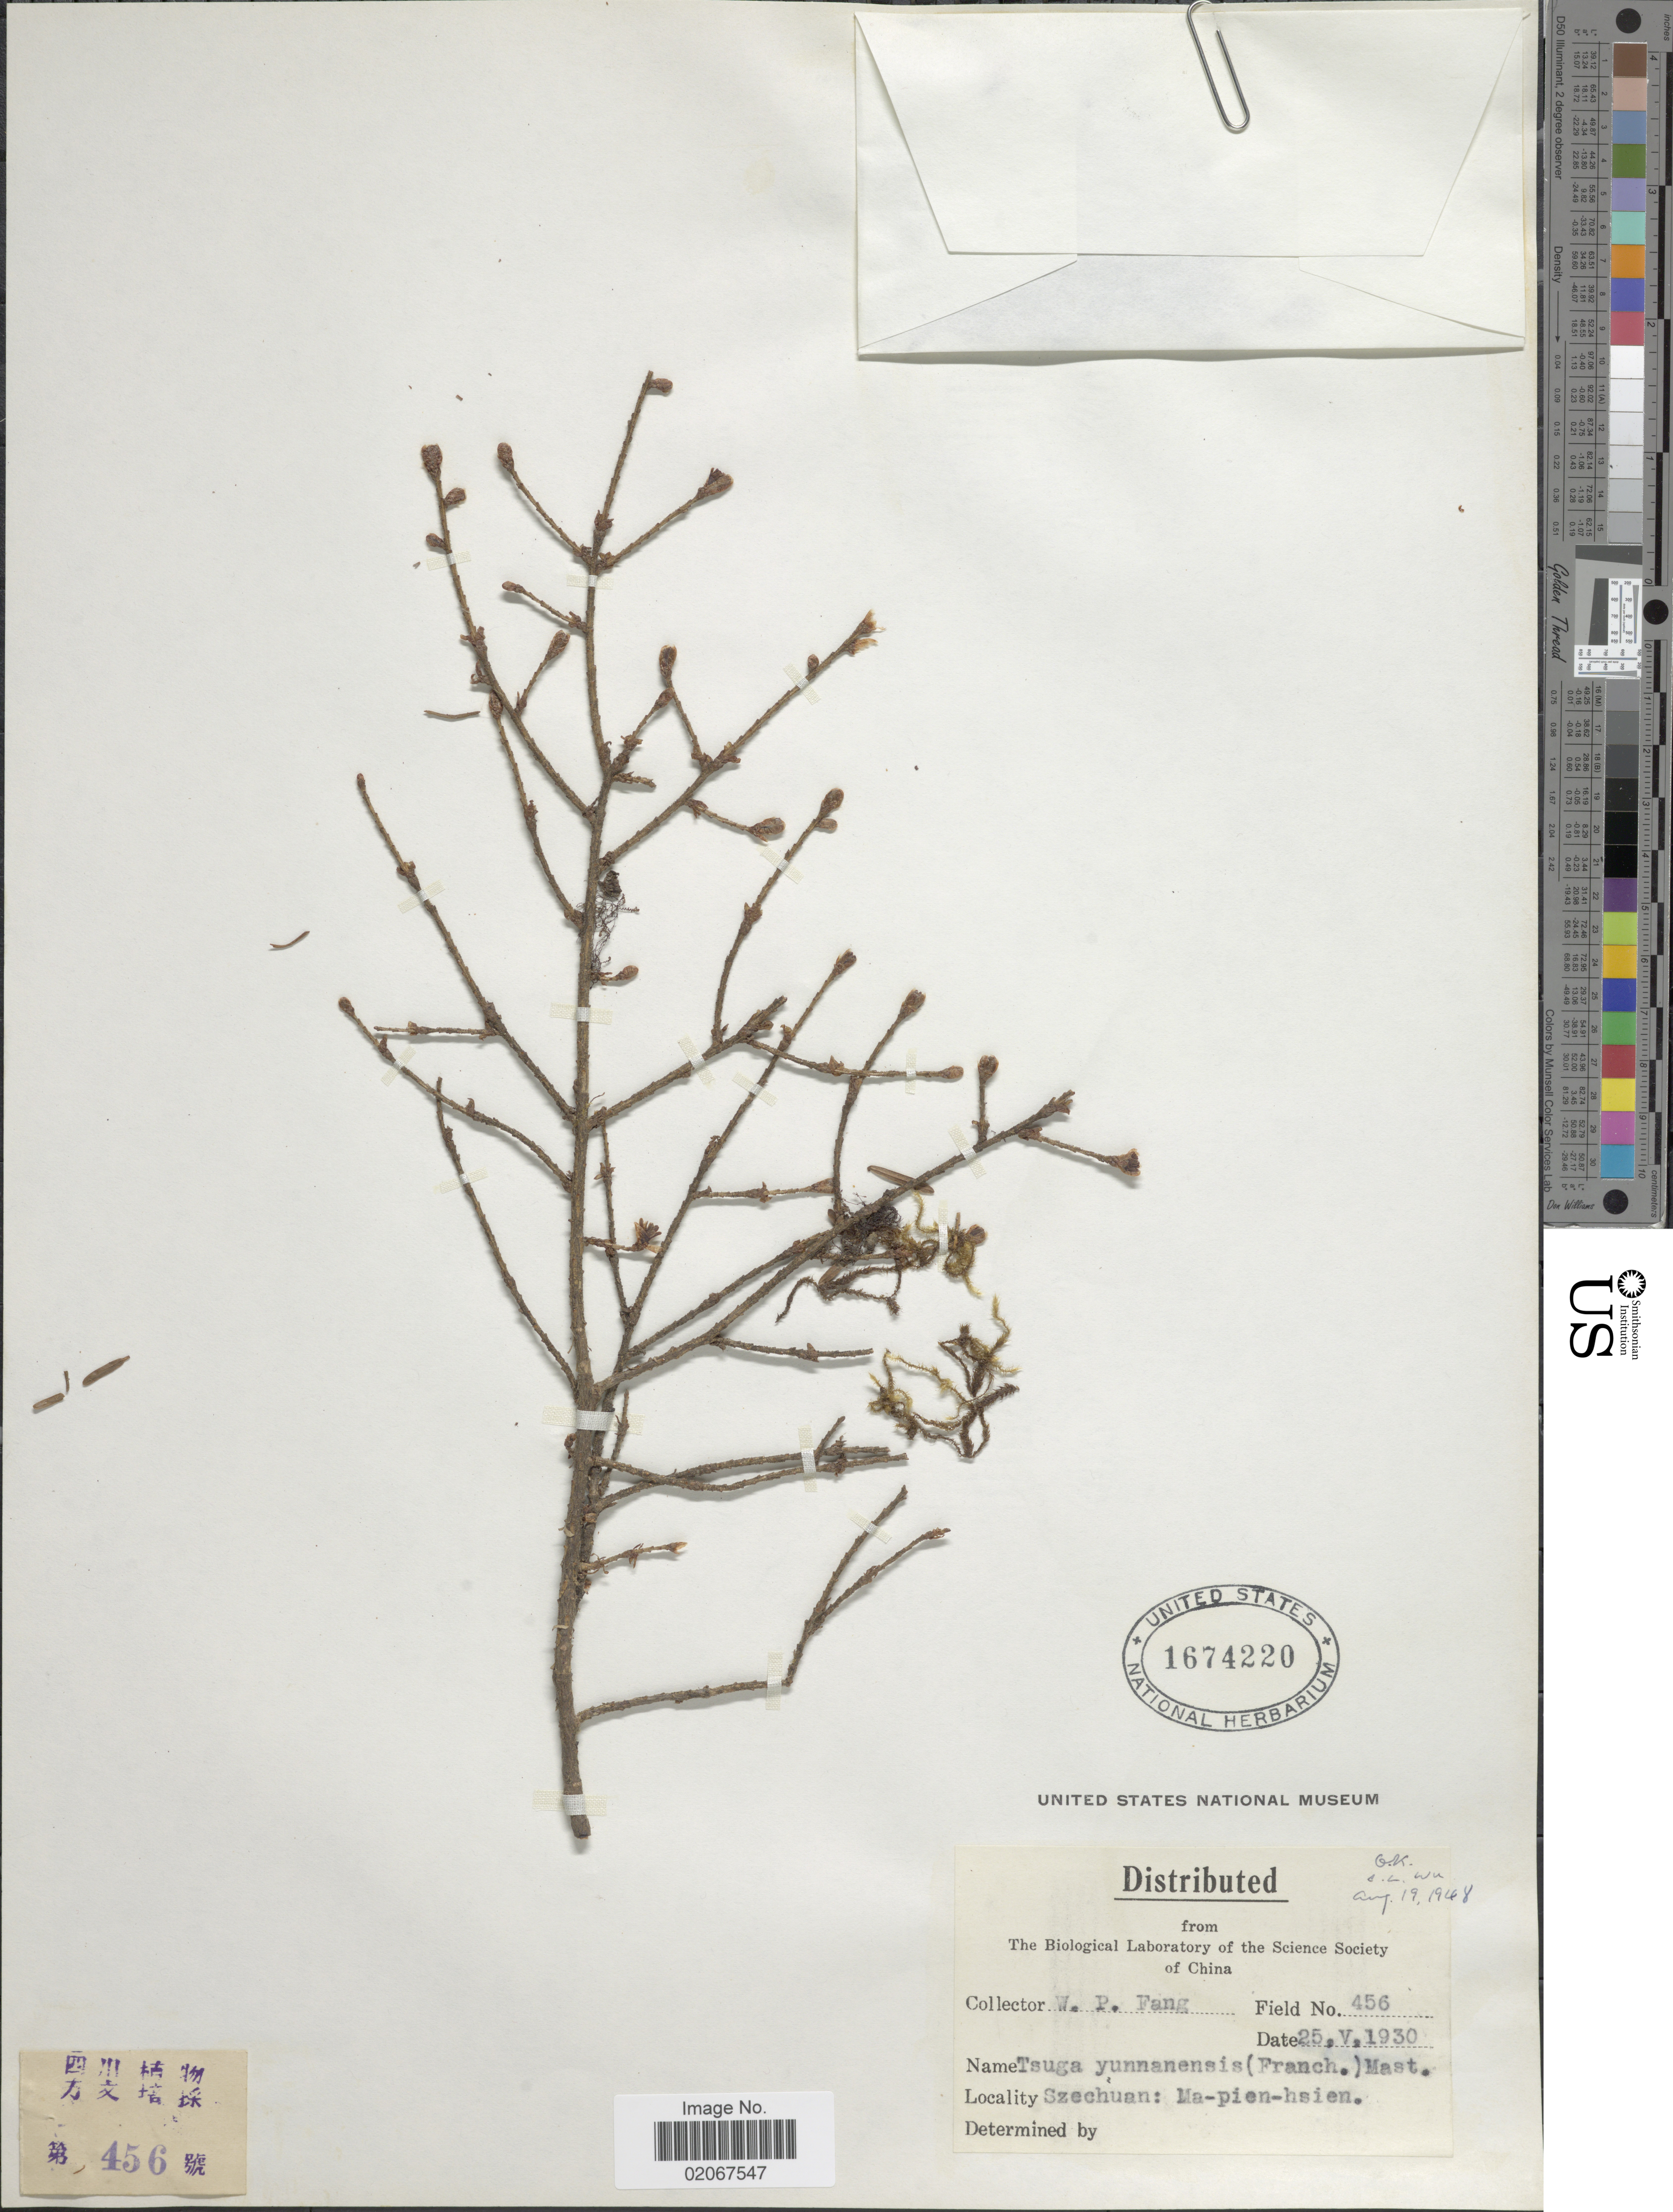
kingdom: Plantae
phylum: Tracheophyta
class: Pinopsida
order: Pinales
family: Pinaceae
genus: Tsuga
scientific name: Tsuga yunnanensis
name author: (Franch.) Mast.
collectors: W. P. Fang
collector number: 456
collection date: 1930-05-25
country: China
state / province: Sichuan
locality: Szechuan: Ma-pien-hsien.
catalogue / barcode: US 1674220